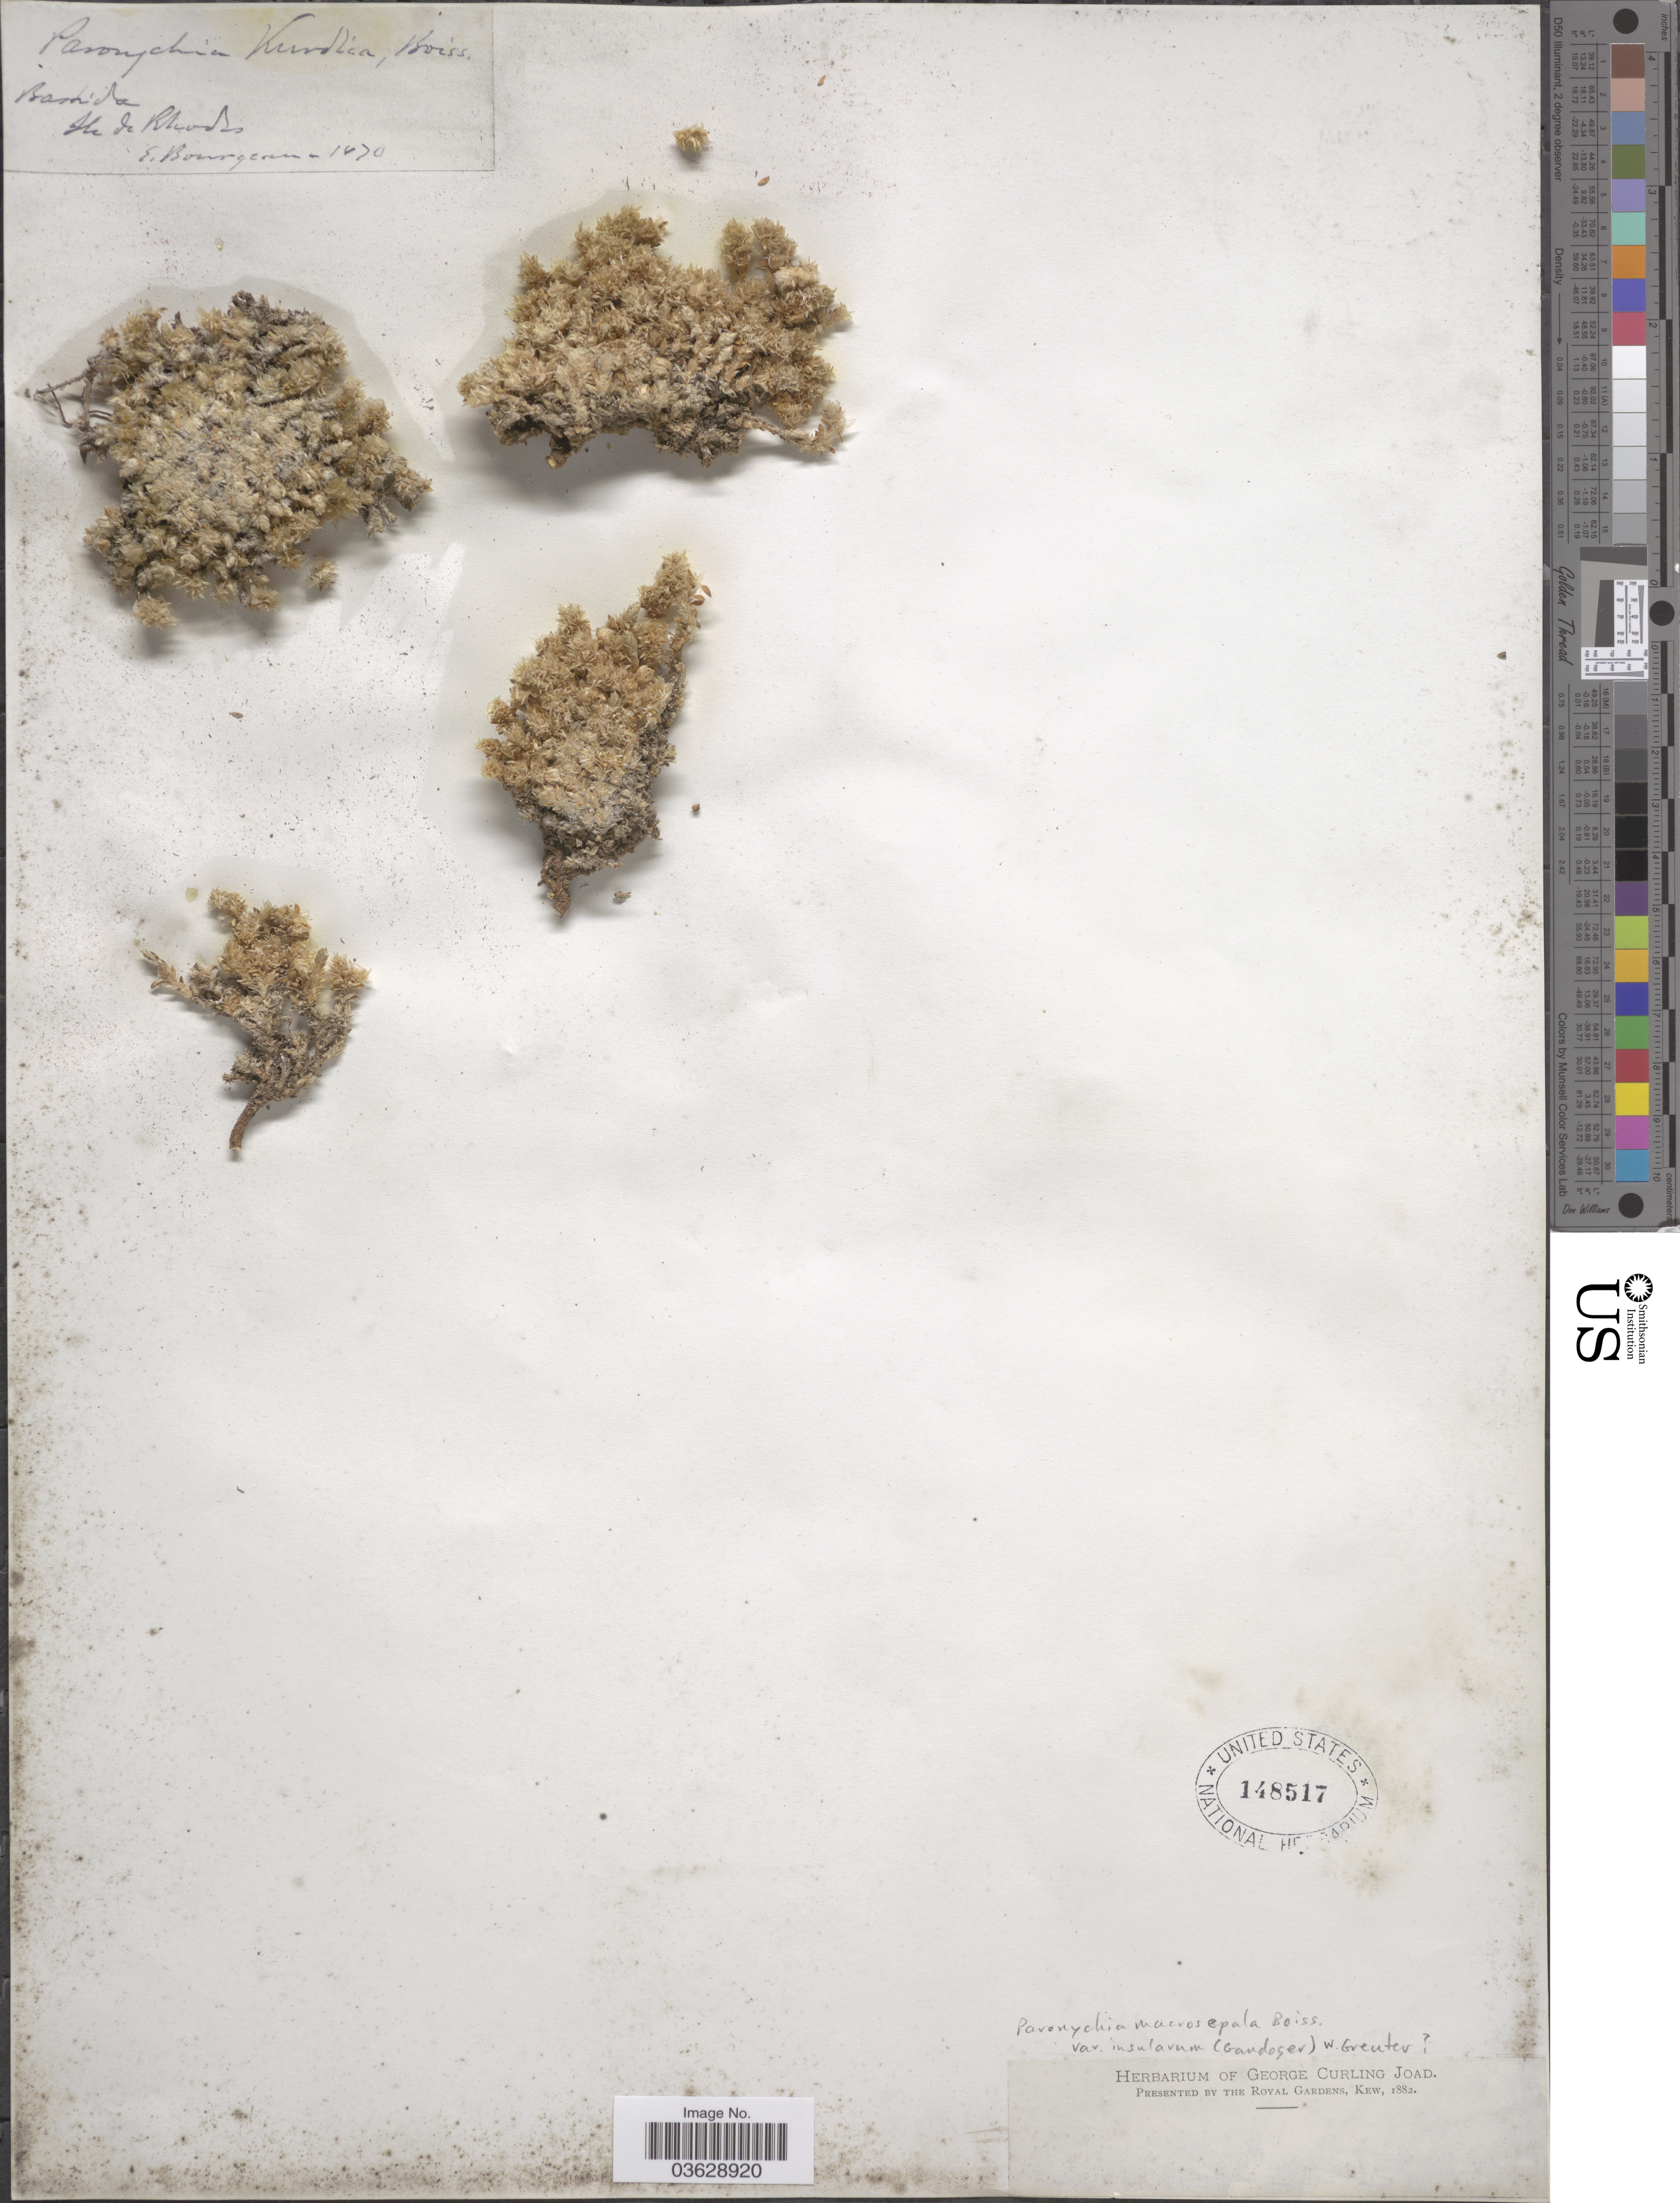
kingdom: Plantae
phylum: Tracheophyta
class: Magnoliopsida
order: Caryophyllales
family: Caryophyllaceae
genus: Paronychia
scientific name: Paronychia macrosepala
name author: Boiss.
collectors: E. Bourgeau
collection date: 1870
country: Greece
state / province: South Aegean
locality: Bastida. Ile de Rhodes.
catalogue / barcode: US 148517